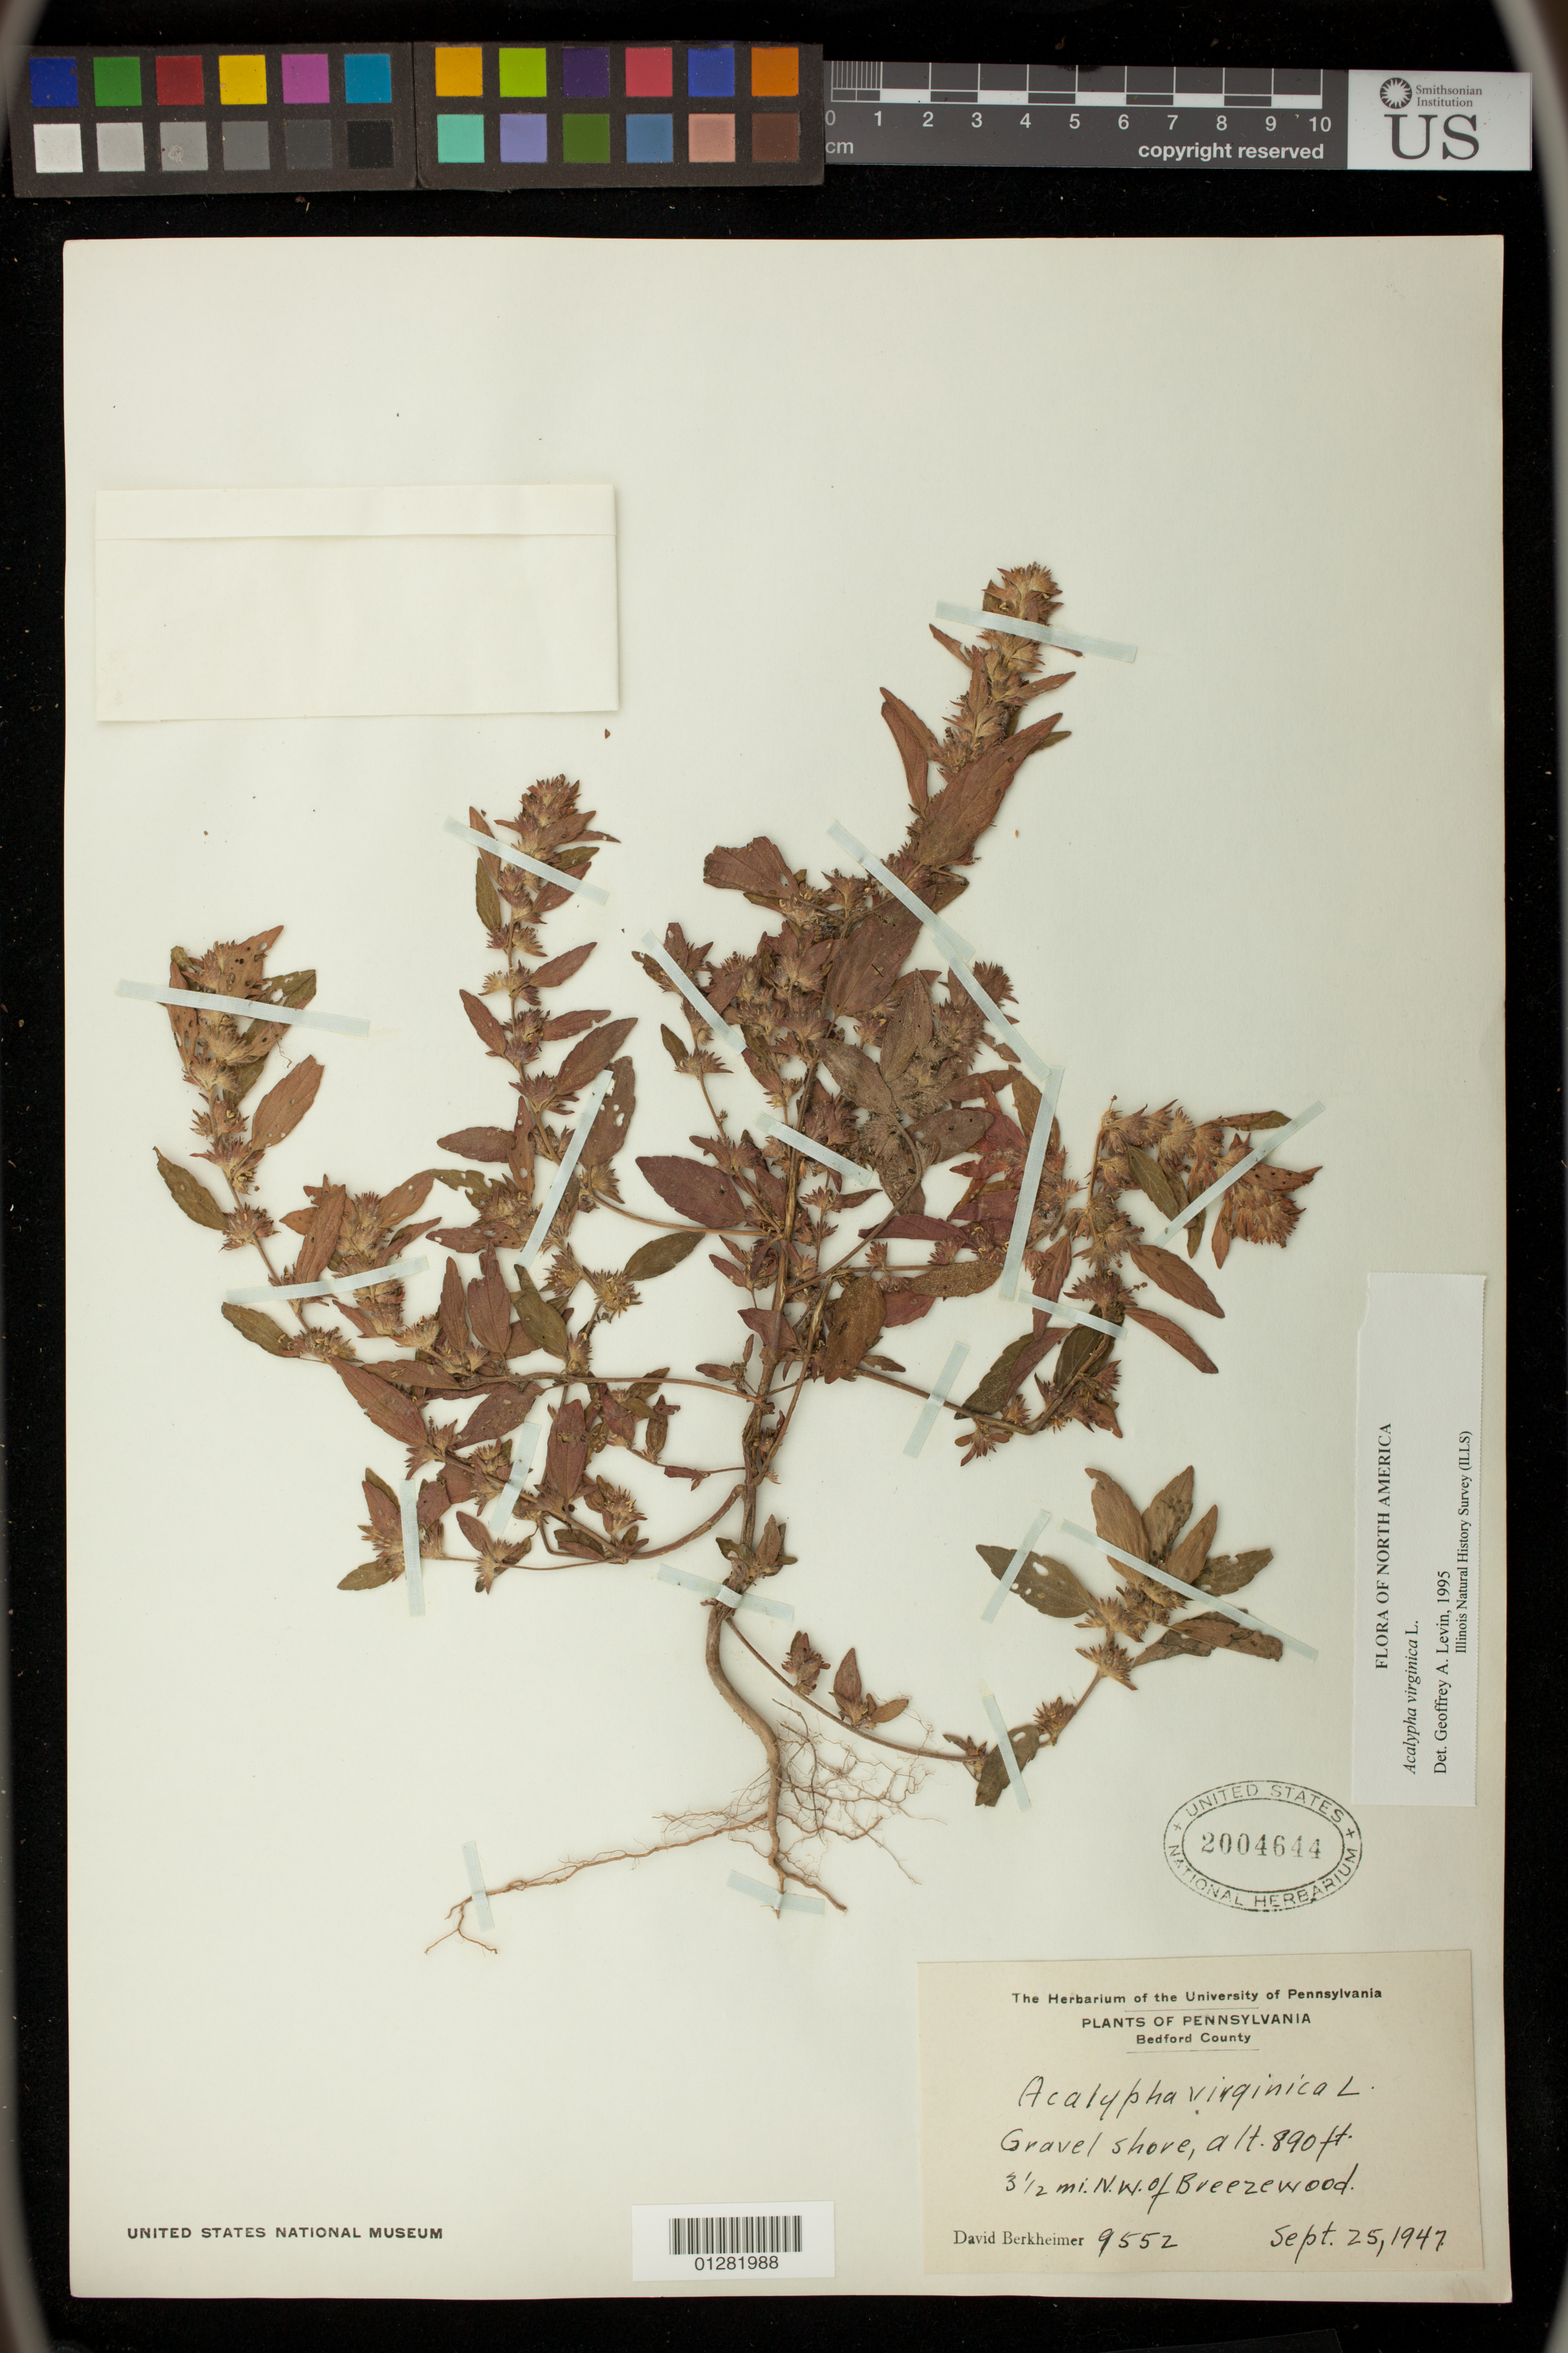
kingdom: Plantae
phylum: Tracheophyta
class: Magnoliopsida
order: Malpighiales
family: Euphorbiaceae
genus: Acalypha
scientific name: Acalypha virginica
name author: L.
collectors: D. Berkheimer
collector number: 9552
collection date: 1947-09-25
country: United States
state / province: Pennsylvania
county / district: Bedford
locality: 3 1/2 mi. NW of Breezewood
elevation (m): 271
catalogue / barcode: US 2004644